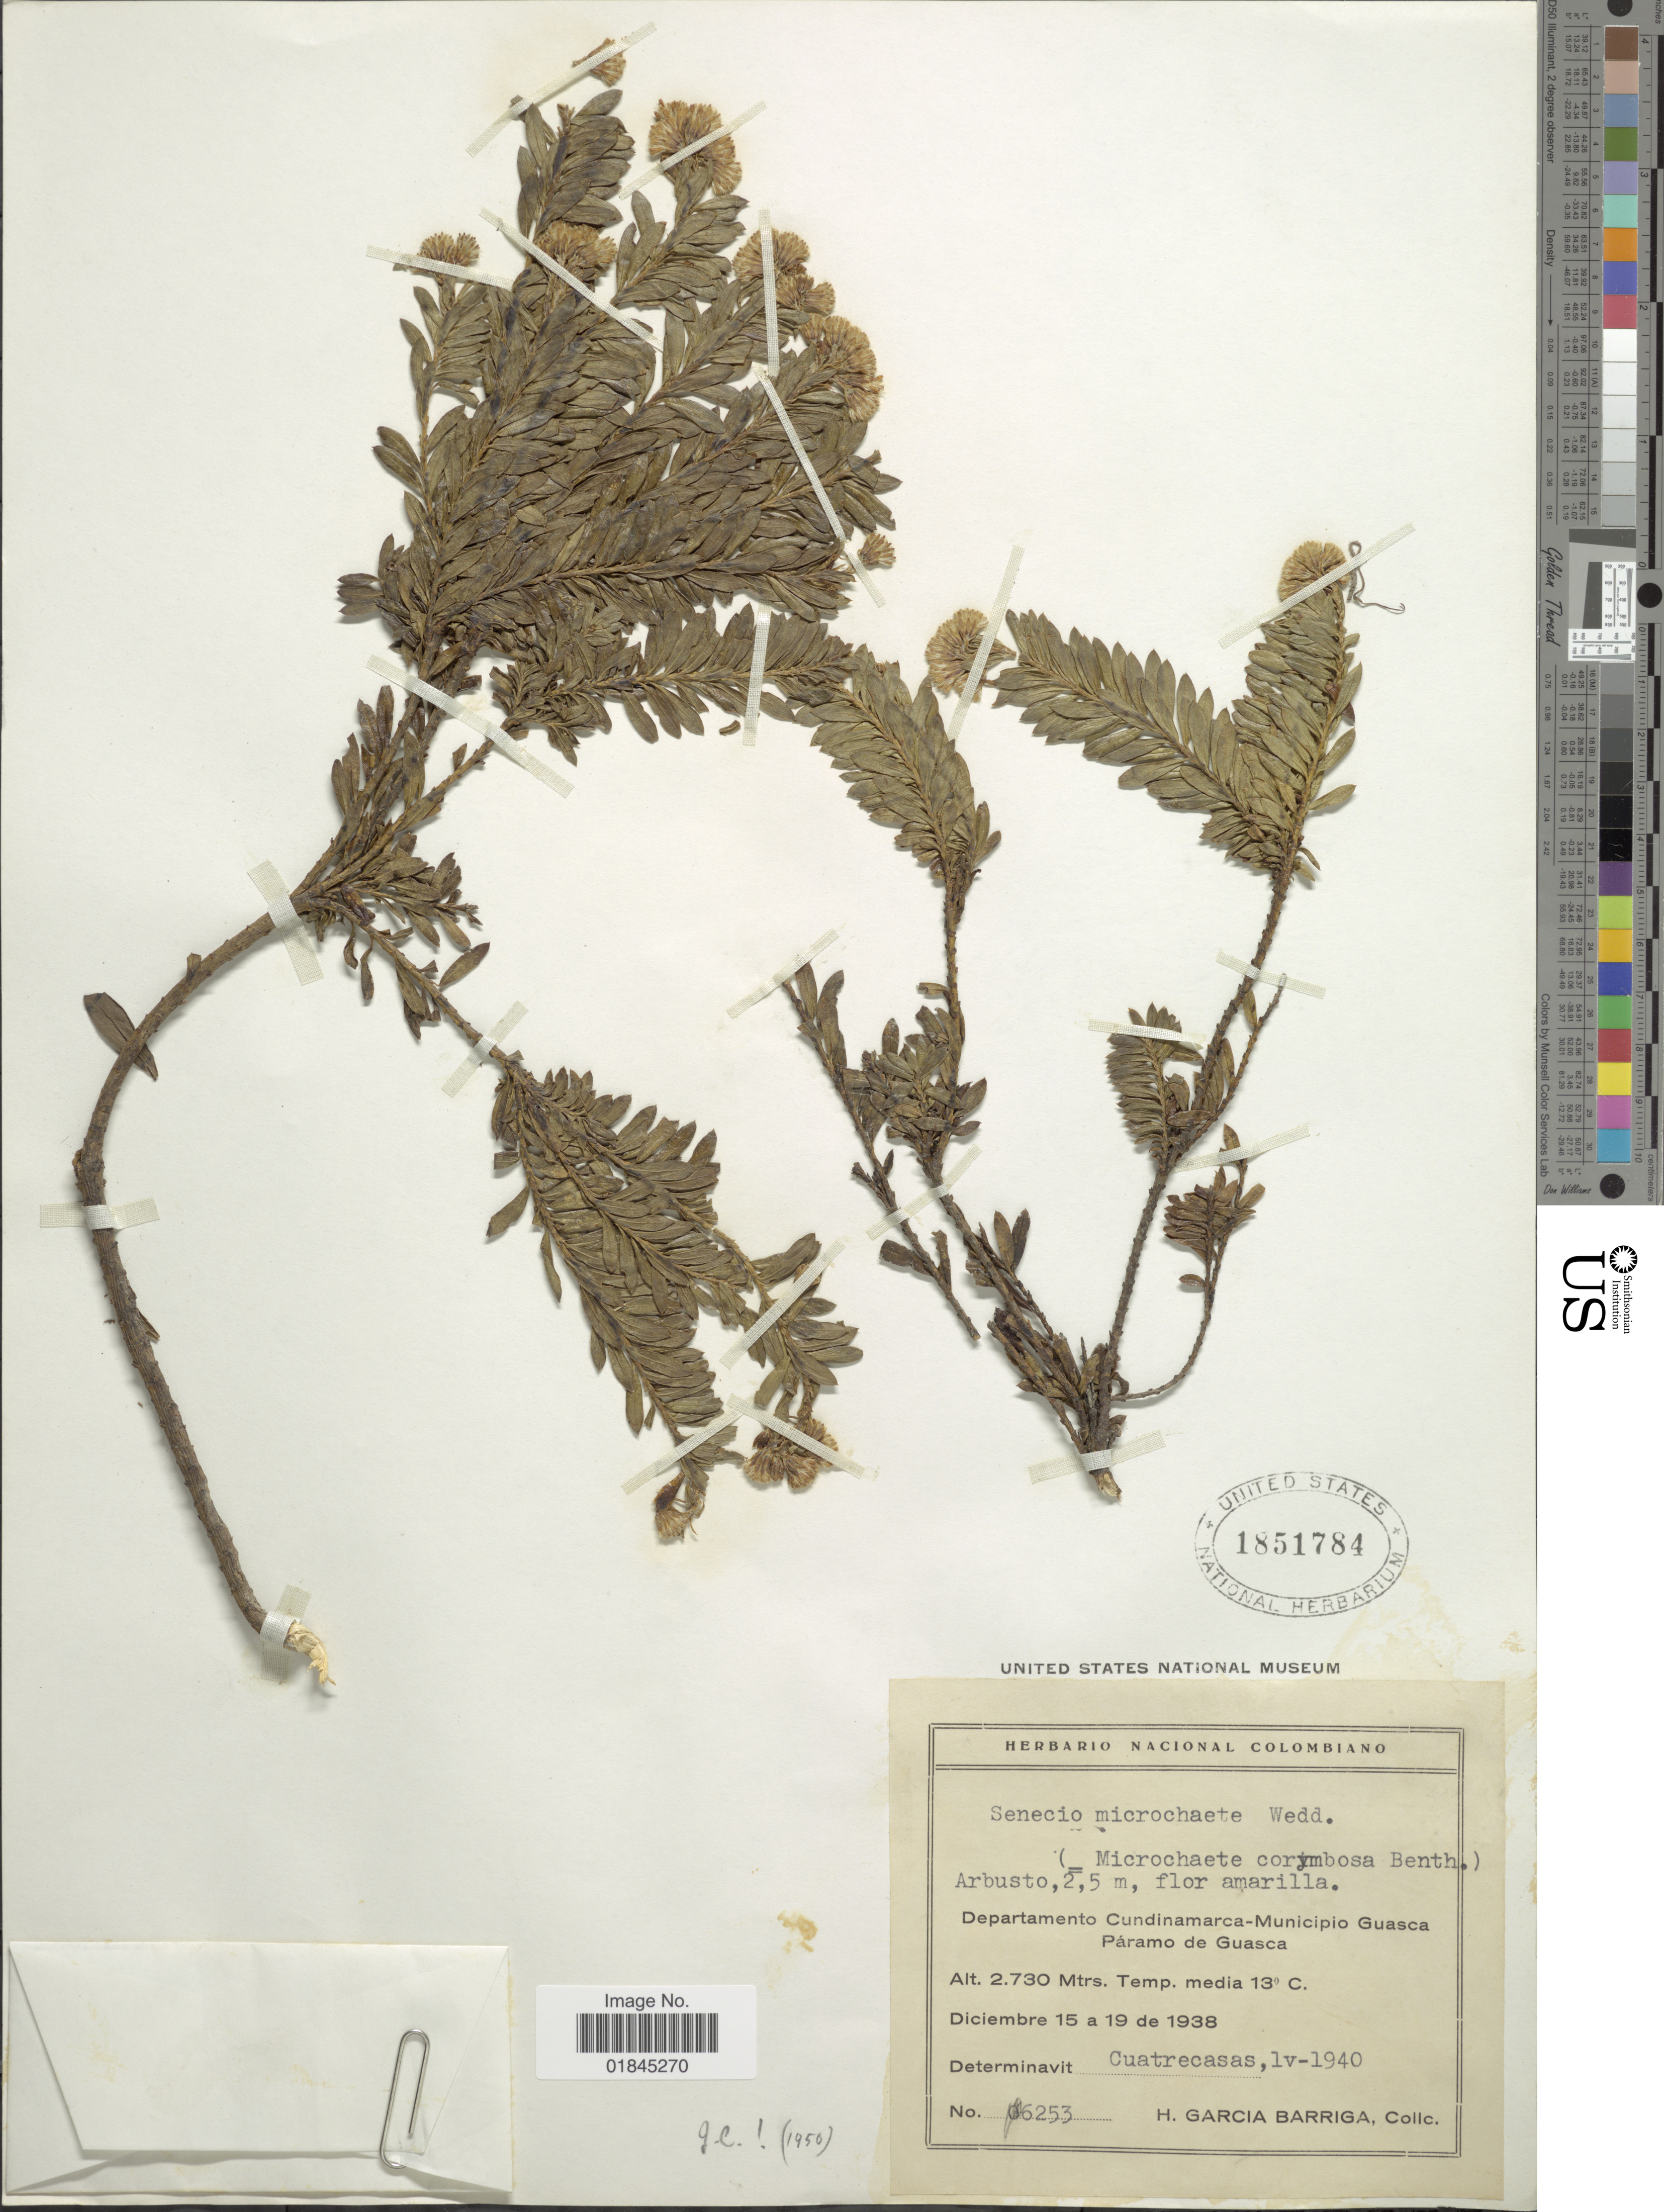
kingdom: Plantae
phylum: Tracheophyta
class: Magnoliopsida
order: Asterales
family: Asteraceae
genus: Pentacalia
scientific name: Pentacalia corymbosa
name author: (Benth.) Cuatrec.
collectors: H. García Barriga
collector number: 6253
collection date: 1938-12-15/1938-12-19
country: Colombia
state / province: Cundinamarca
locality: Departamento Cundinamarca - Municipio Guasca. Páramo de Guasca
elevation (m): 2730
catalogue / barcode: US 1851784